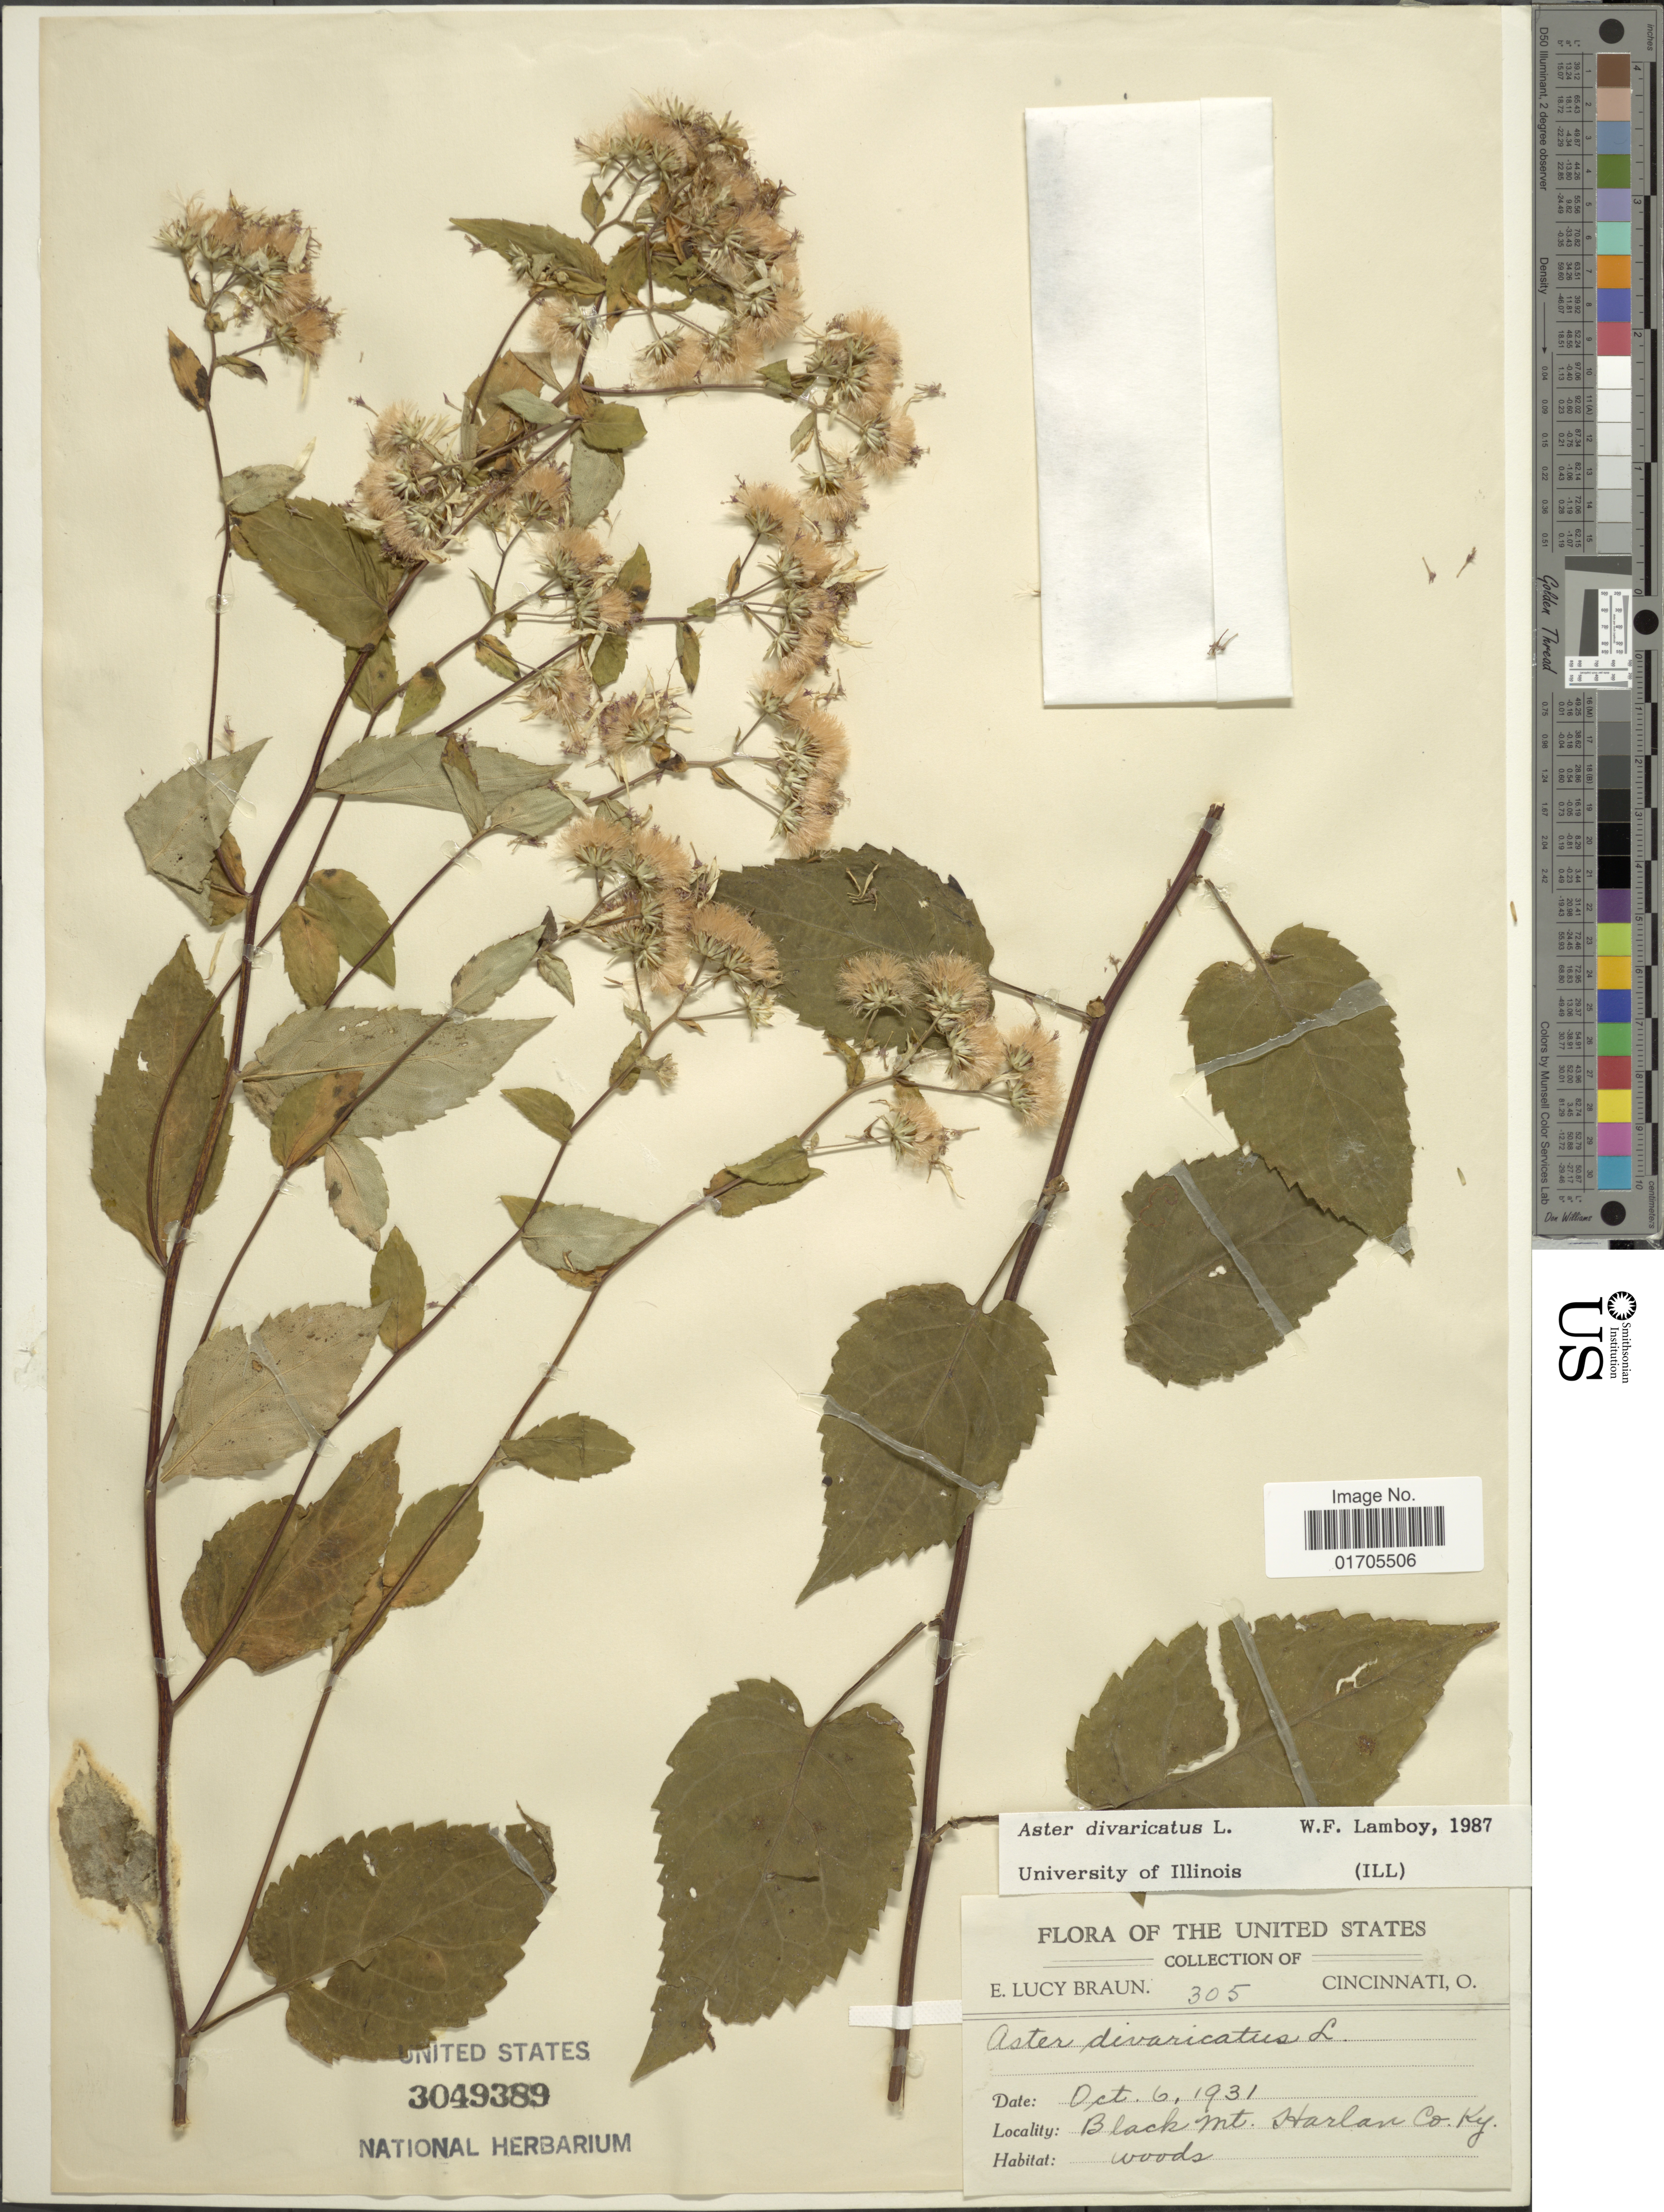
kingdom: Plantae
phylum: Tracheophyta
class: Magnoliopsida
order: Asterales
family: Asteraceae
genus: Eurybia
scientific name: Eurybia divaricata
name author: (L.) G.L. Nesom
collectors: E. L. Braun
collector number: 305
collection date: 1931-10-06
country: United States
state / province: Kentucky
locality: Black Mt. Harlan Co. Ky.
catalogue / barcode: US 3049389